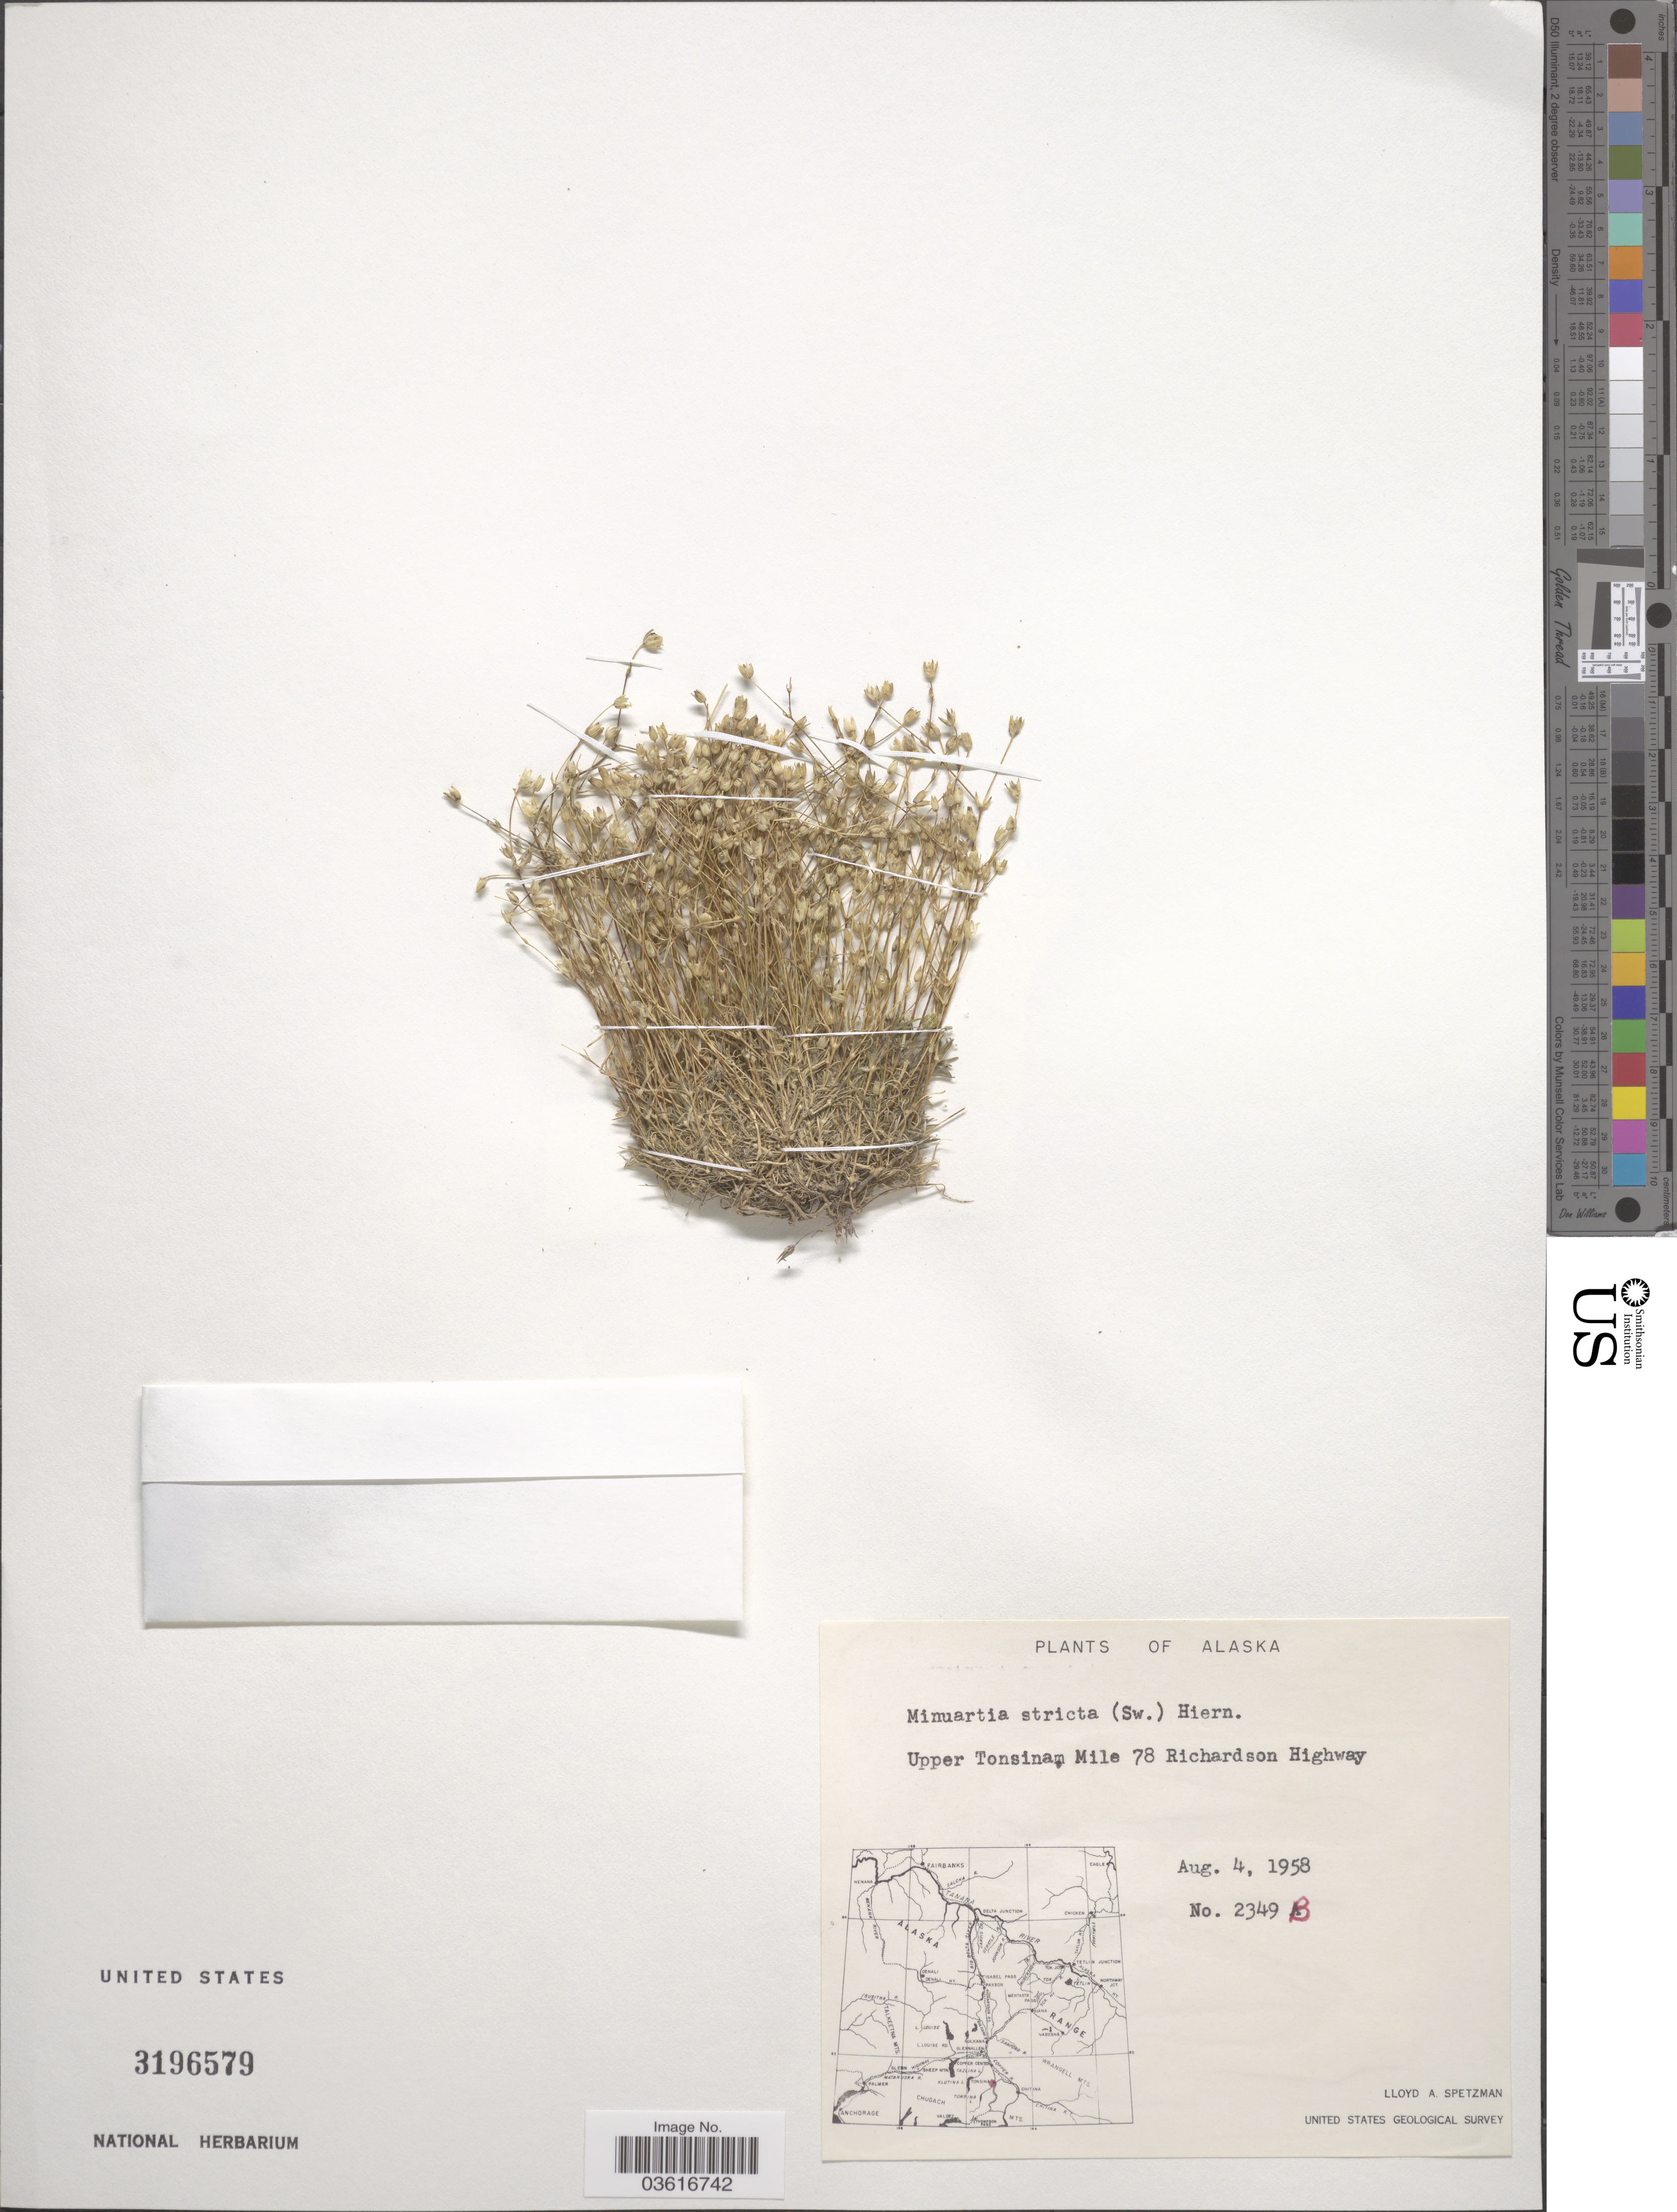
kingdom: Plantae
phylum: Tracheophyta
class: Magnoliopsida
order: Caryophyllales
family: Caryophyllaceae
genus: Minuartia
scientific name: Minuartia stricta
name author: (Sw.) Hiern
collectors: L. Spetzman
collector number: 2349B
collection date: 1958-08-04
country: United States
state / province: Alaska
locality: Upper Tonsina, Mile 78 Richardson Highway.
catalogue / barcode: US 3196579